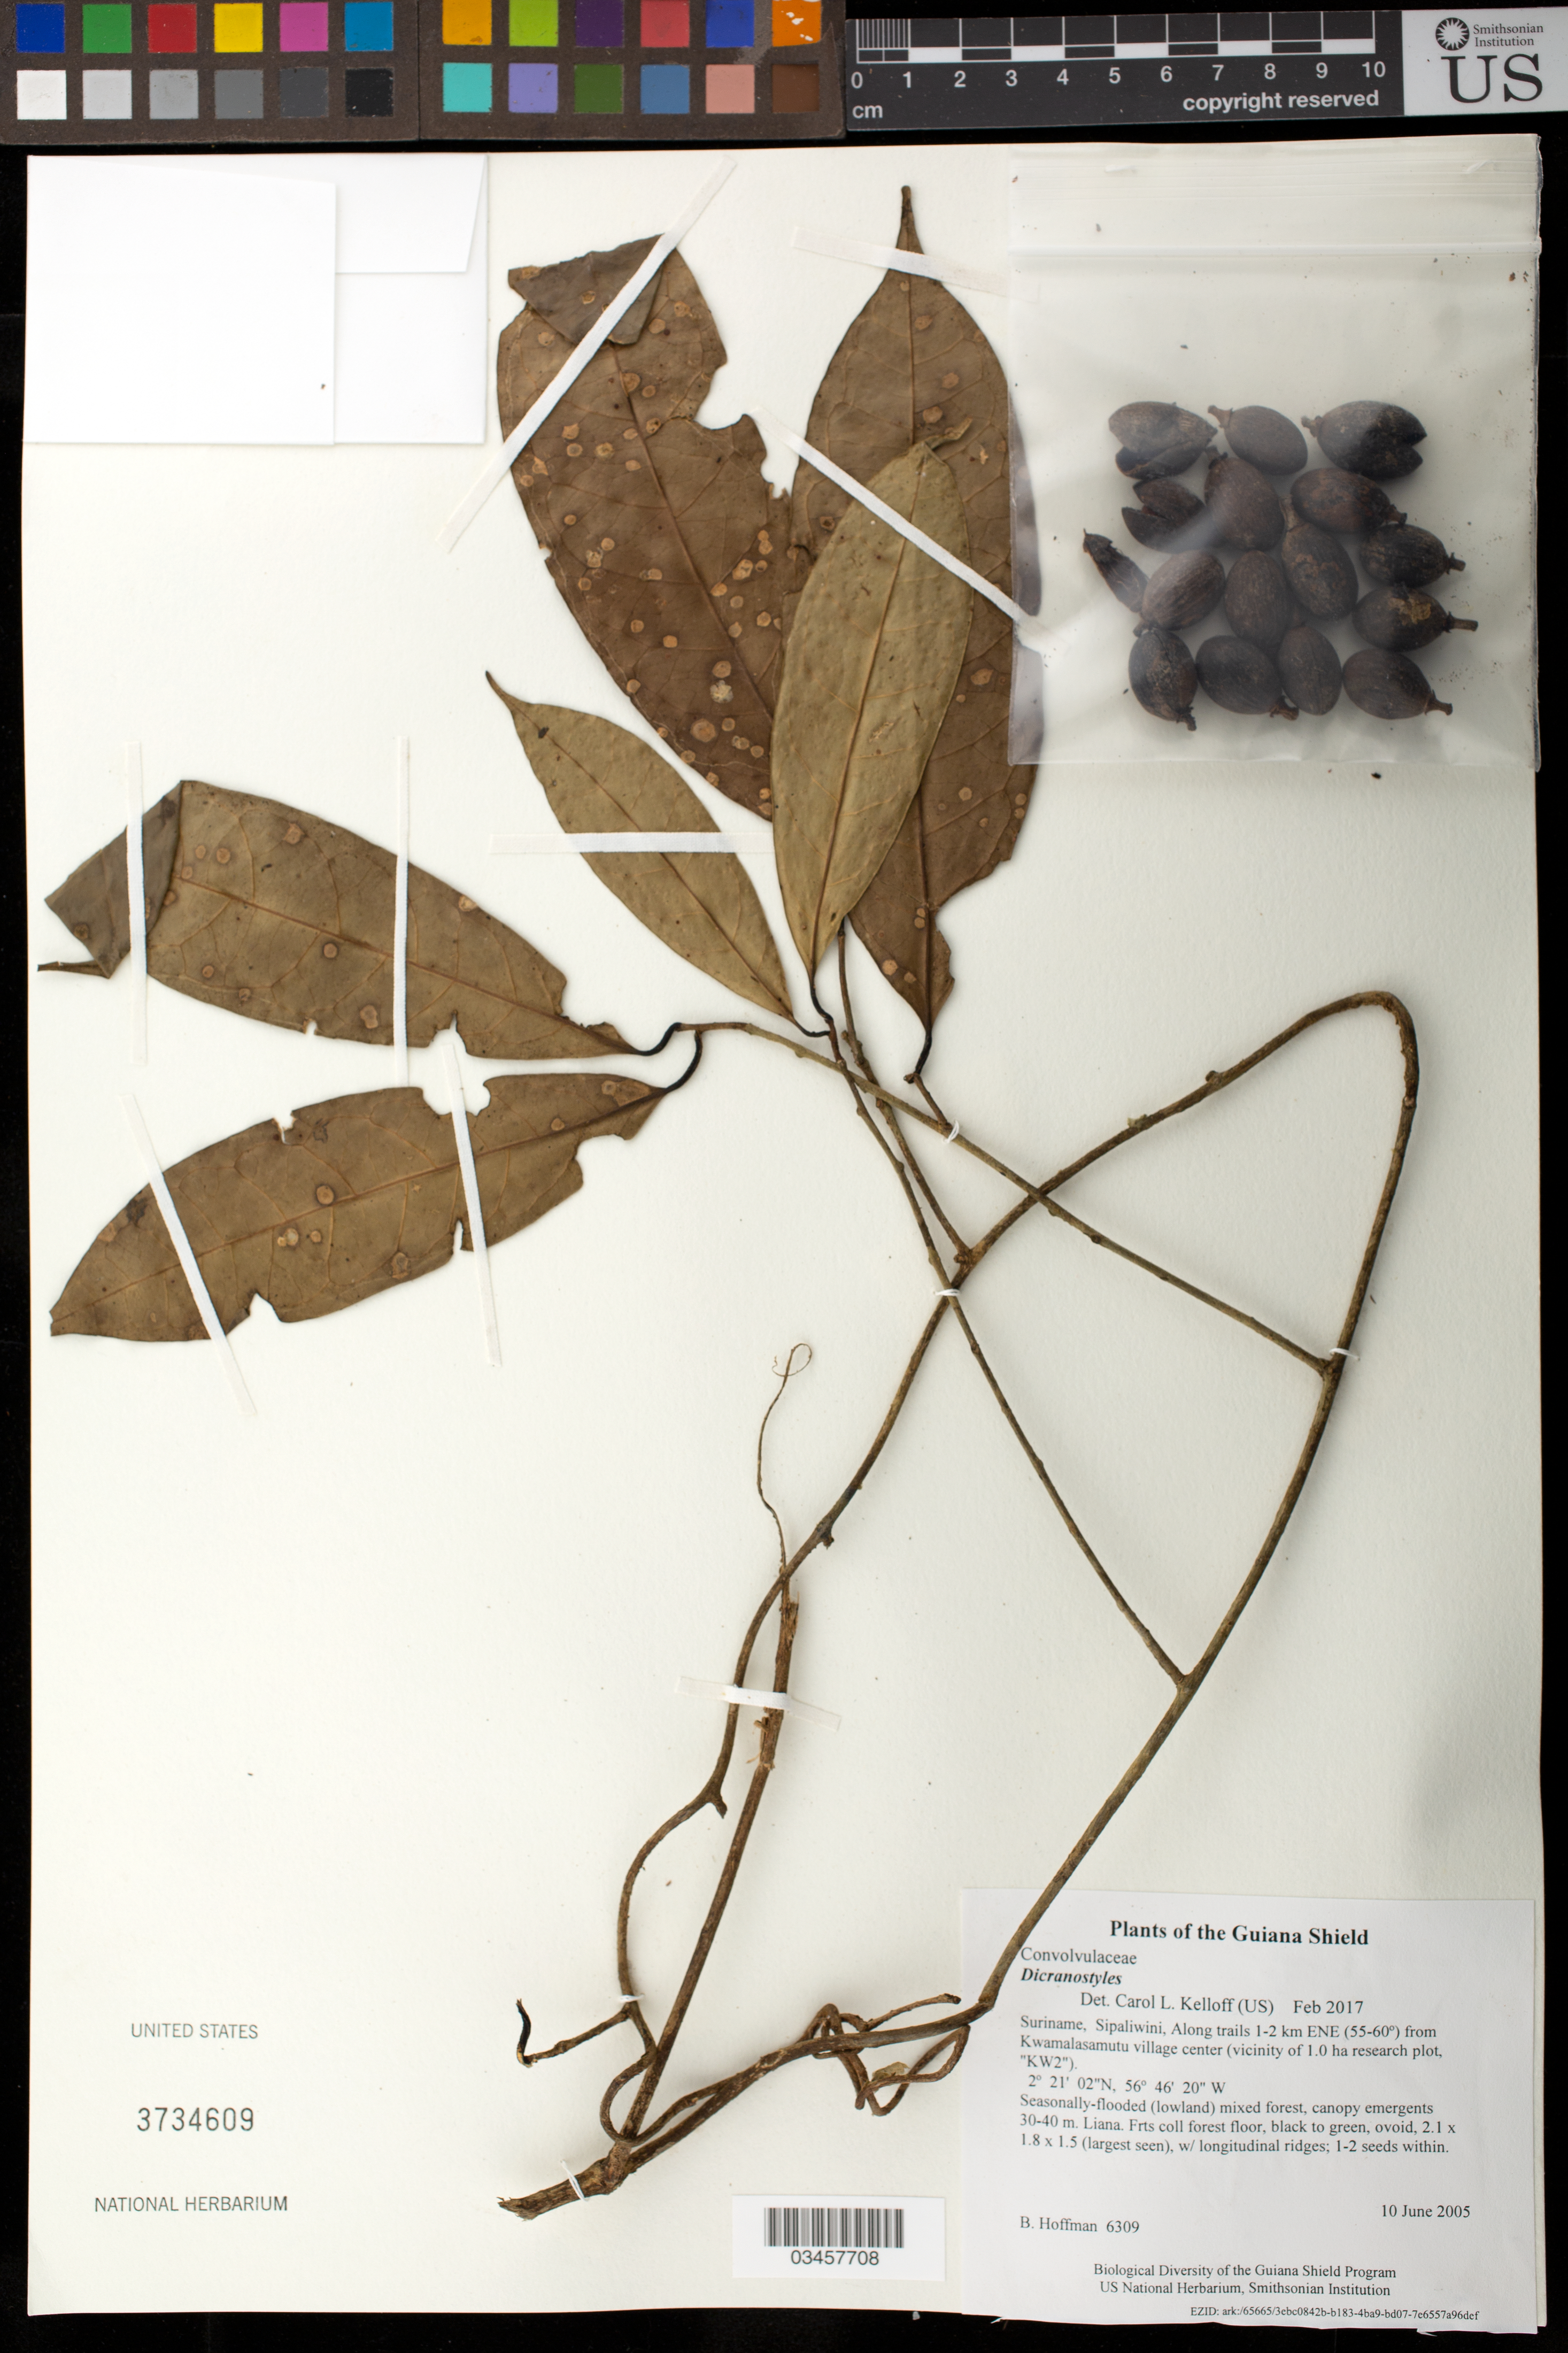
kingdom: Plantae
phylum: Tracheophyta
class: Magnoliopsida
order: Solanales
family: Convolvulaceae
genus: Dicranostyles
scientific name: Dicranostyles sp.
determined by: Kelloff, Carol L., (US), Smithsonian Institution - National Museum of Natural History (UNITED STATES)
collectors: B. Hoffman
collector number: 6309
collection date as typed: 10 June 2005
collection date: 2005-06-10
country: Suriname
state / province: Sipaliwini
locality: Along trails 1-2 km ENE (55-60º) from Kwamalasamutu village center (vicinity of 1.0 ha research plot, "KW2")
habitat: Seasonally-flooded (lowland) mixed forest, canopy emergents 30-40 m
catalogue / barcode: US 3734609